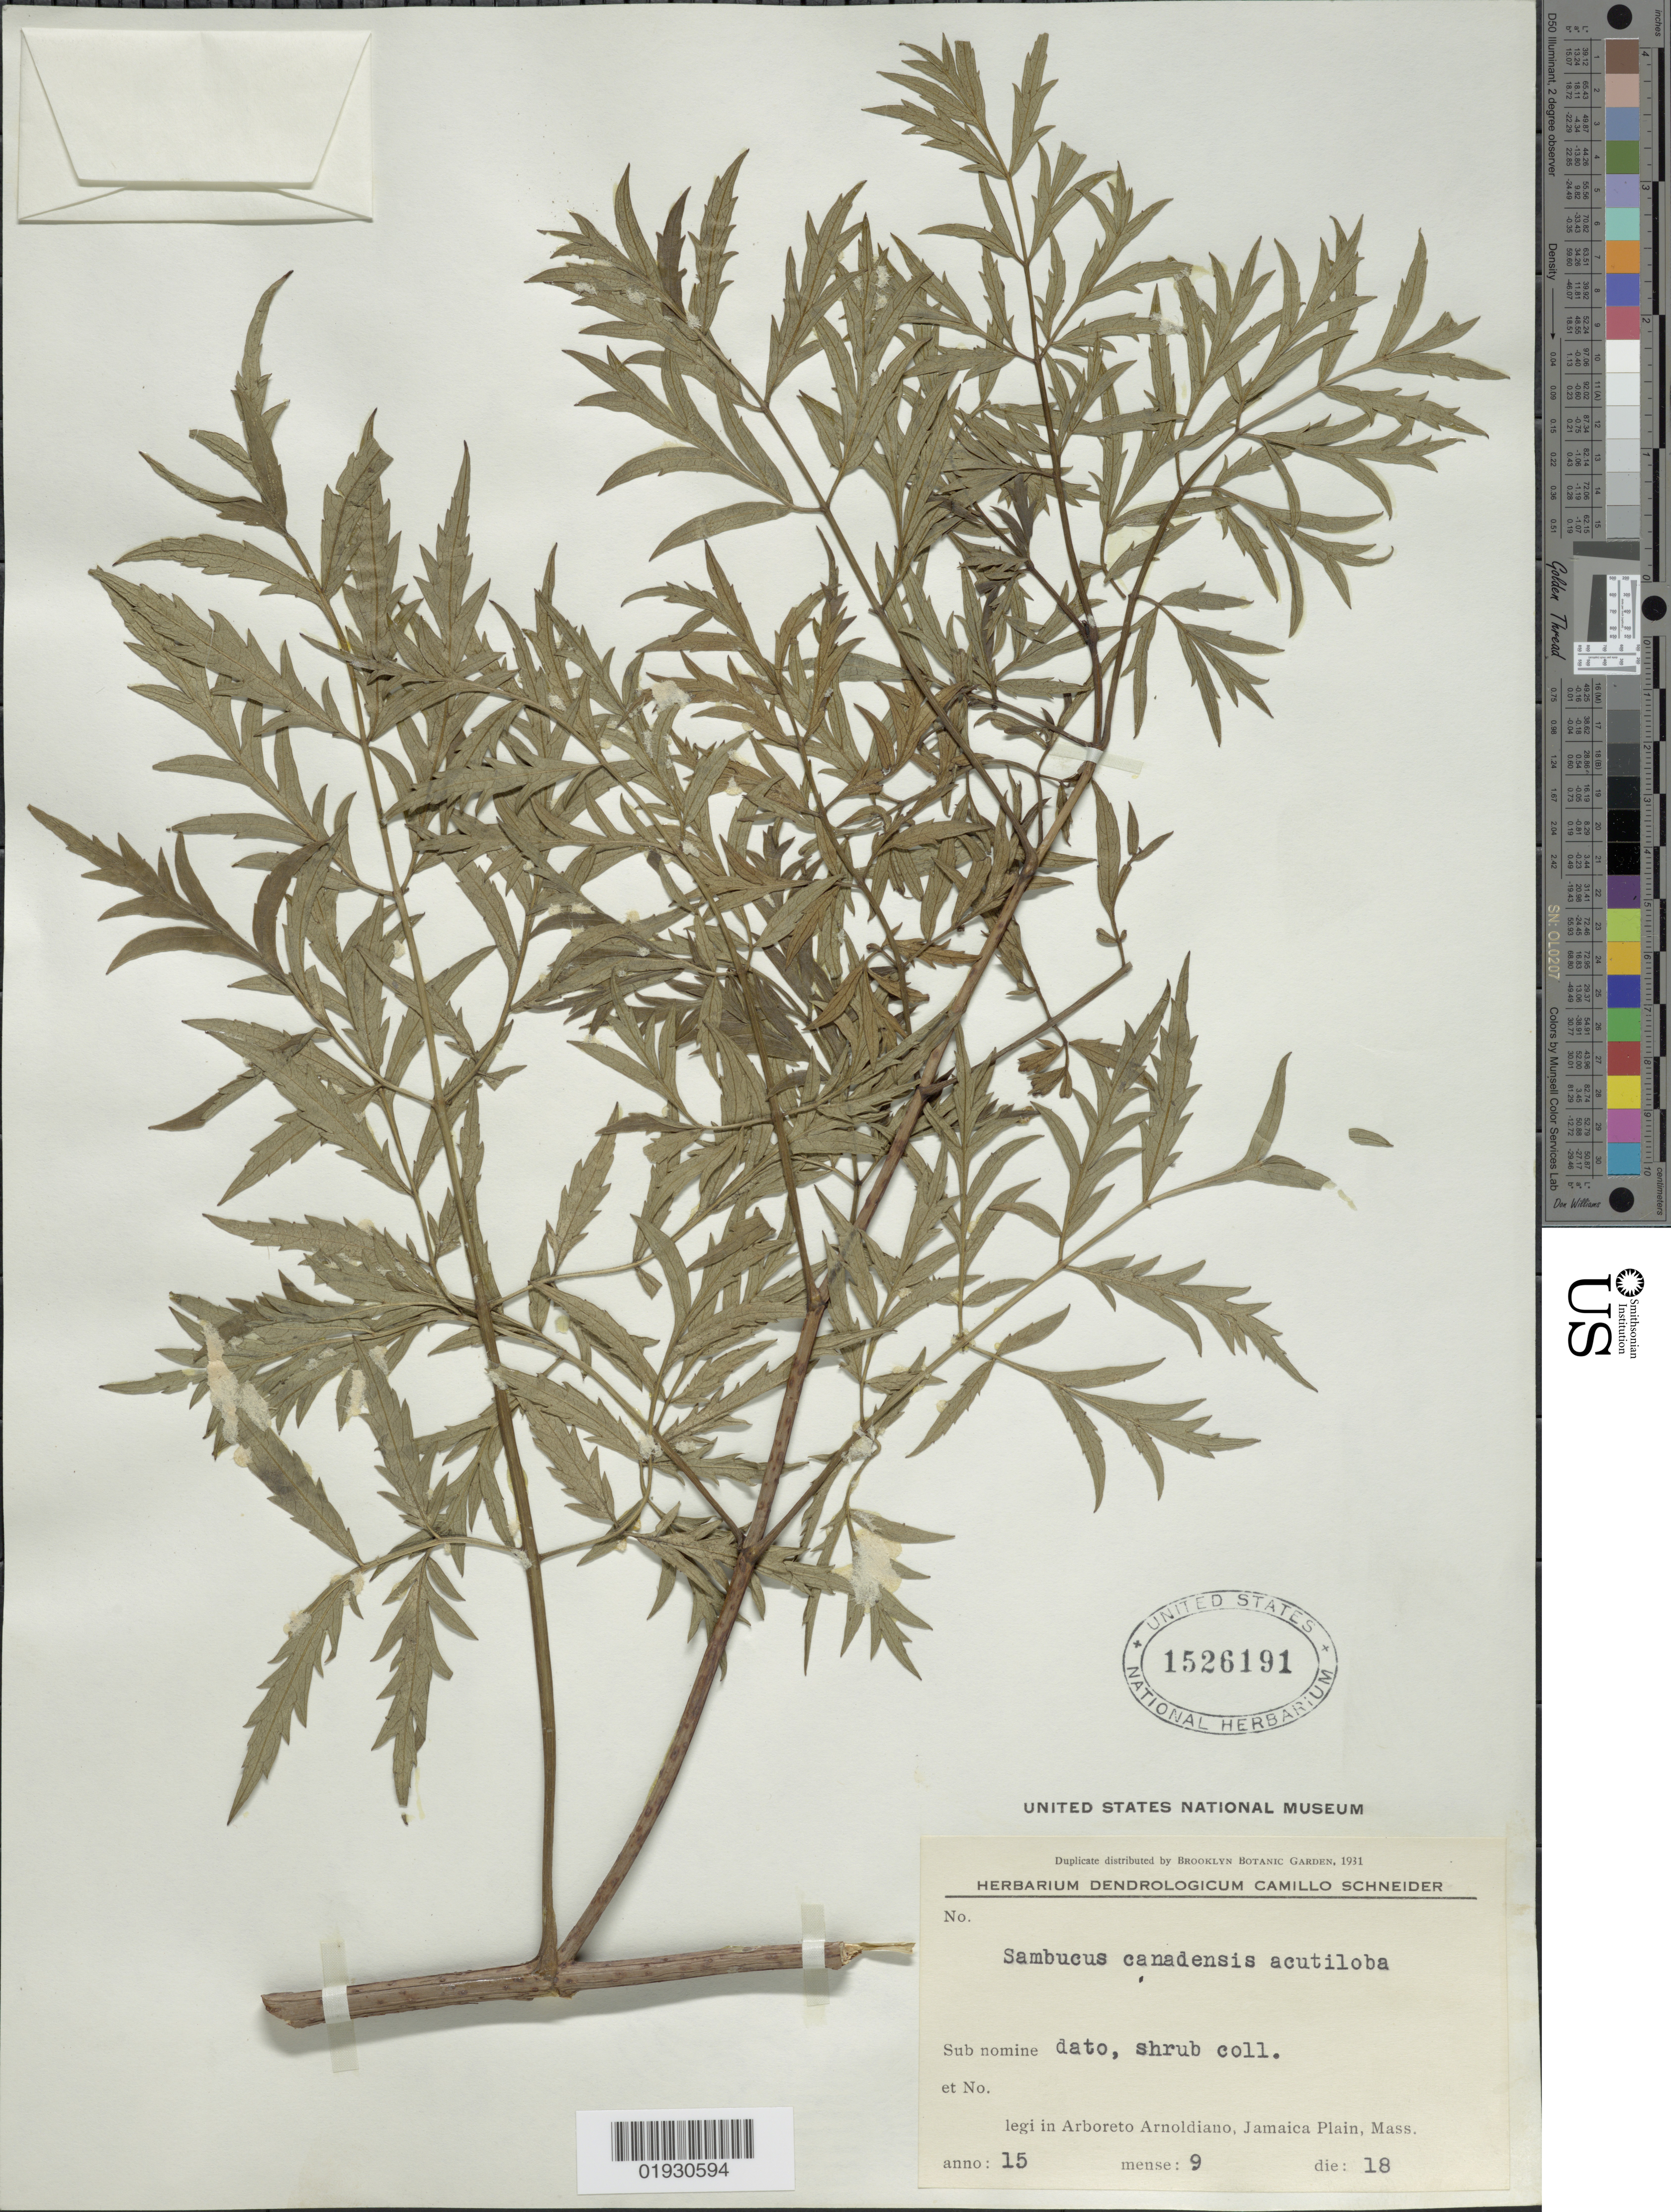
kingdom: Plantae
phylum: Tracheophyta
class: Magnoliopsida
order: Dipsacales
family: Viburnaceae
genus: Sambucus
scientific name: Sambucus canadensis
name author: L.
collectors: ex herb. Dendrologicum C. Schneider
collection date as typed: Transcribed d/m/y: 18/9/15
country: United States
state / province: Massachusetts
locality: Arboreto Arnoldiano, Jamaica Plain.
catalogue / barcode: US 1526191